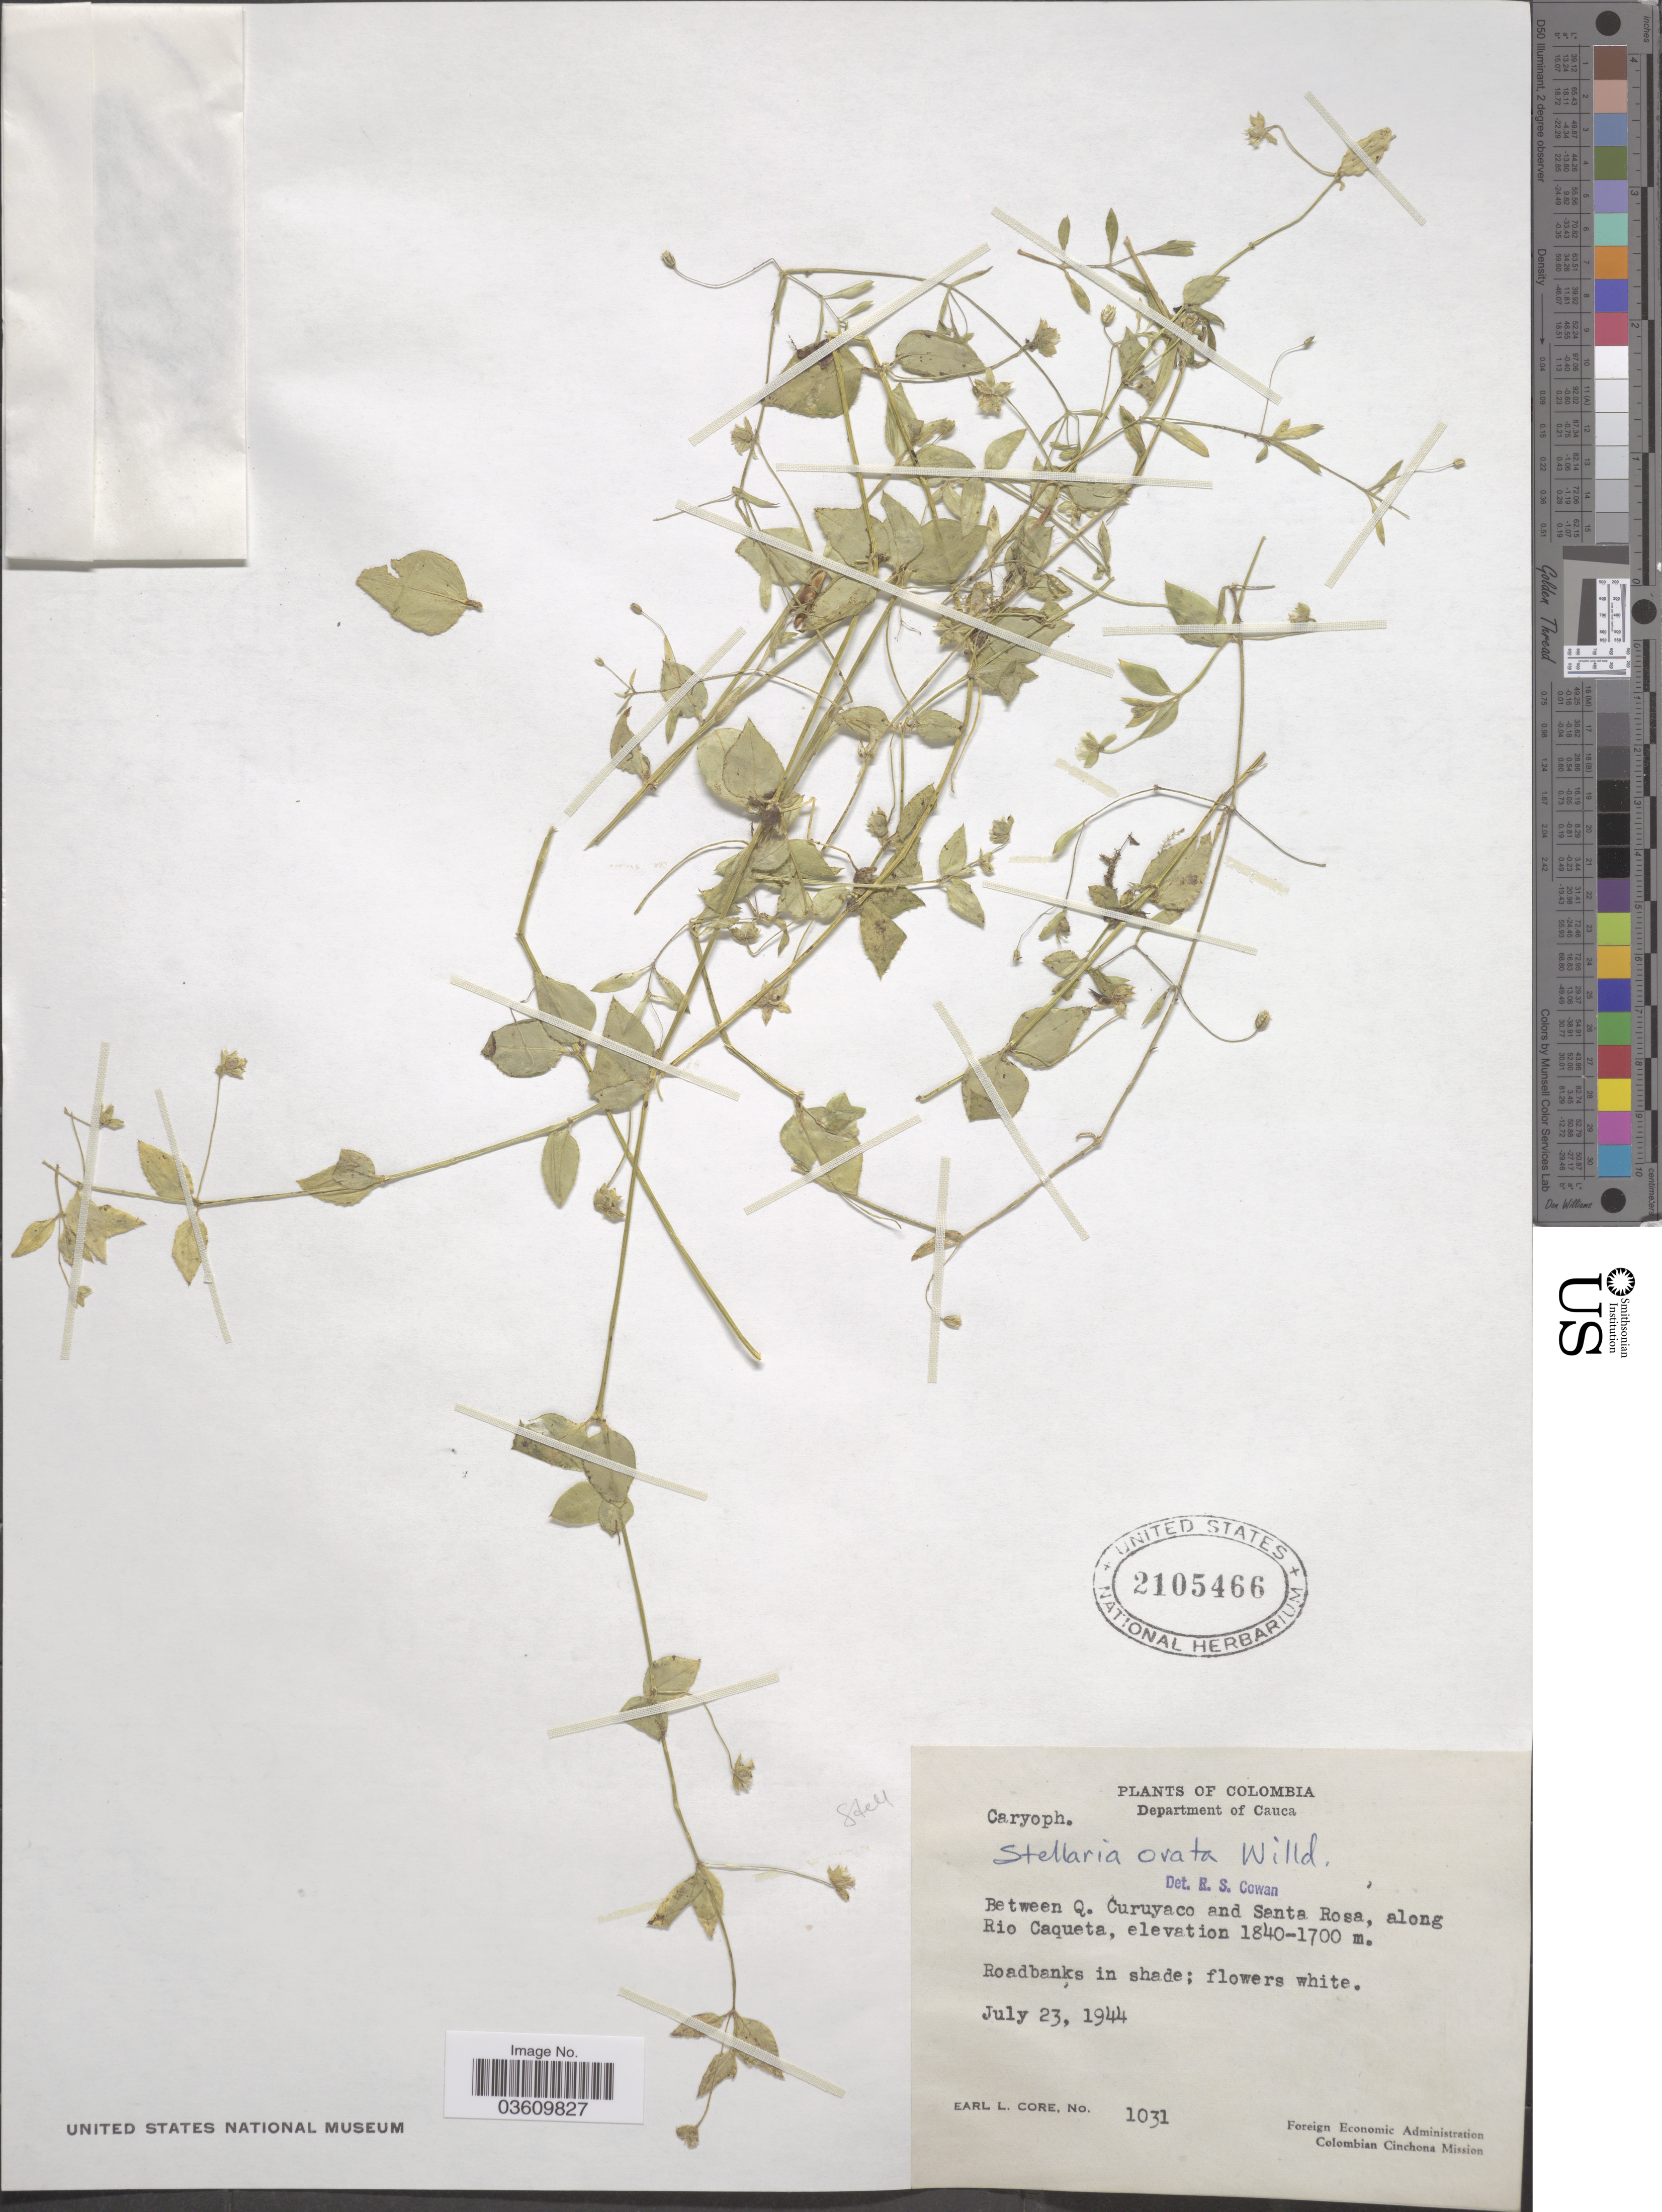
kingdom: Plantae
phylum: Tracheophyta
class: Magnoliopsida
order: Caryophyllales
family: Caryophyllaceae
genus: Stellaria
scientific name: Stellaria ovata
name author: Willd.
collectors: E. L. Core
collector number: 1031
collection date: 1944-07-23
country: Colombia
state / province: Cauca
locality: Department of Cauca. Between Q. Curuyaco and Santa Rosa, along Rio Caqueta.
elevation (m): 1700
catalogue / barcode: US 2105466